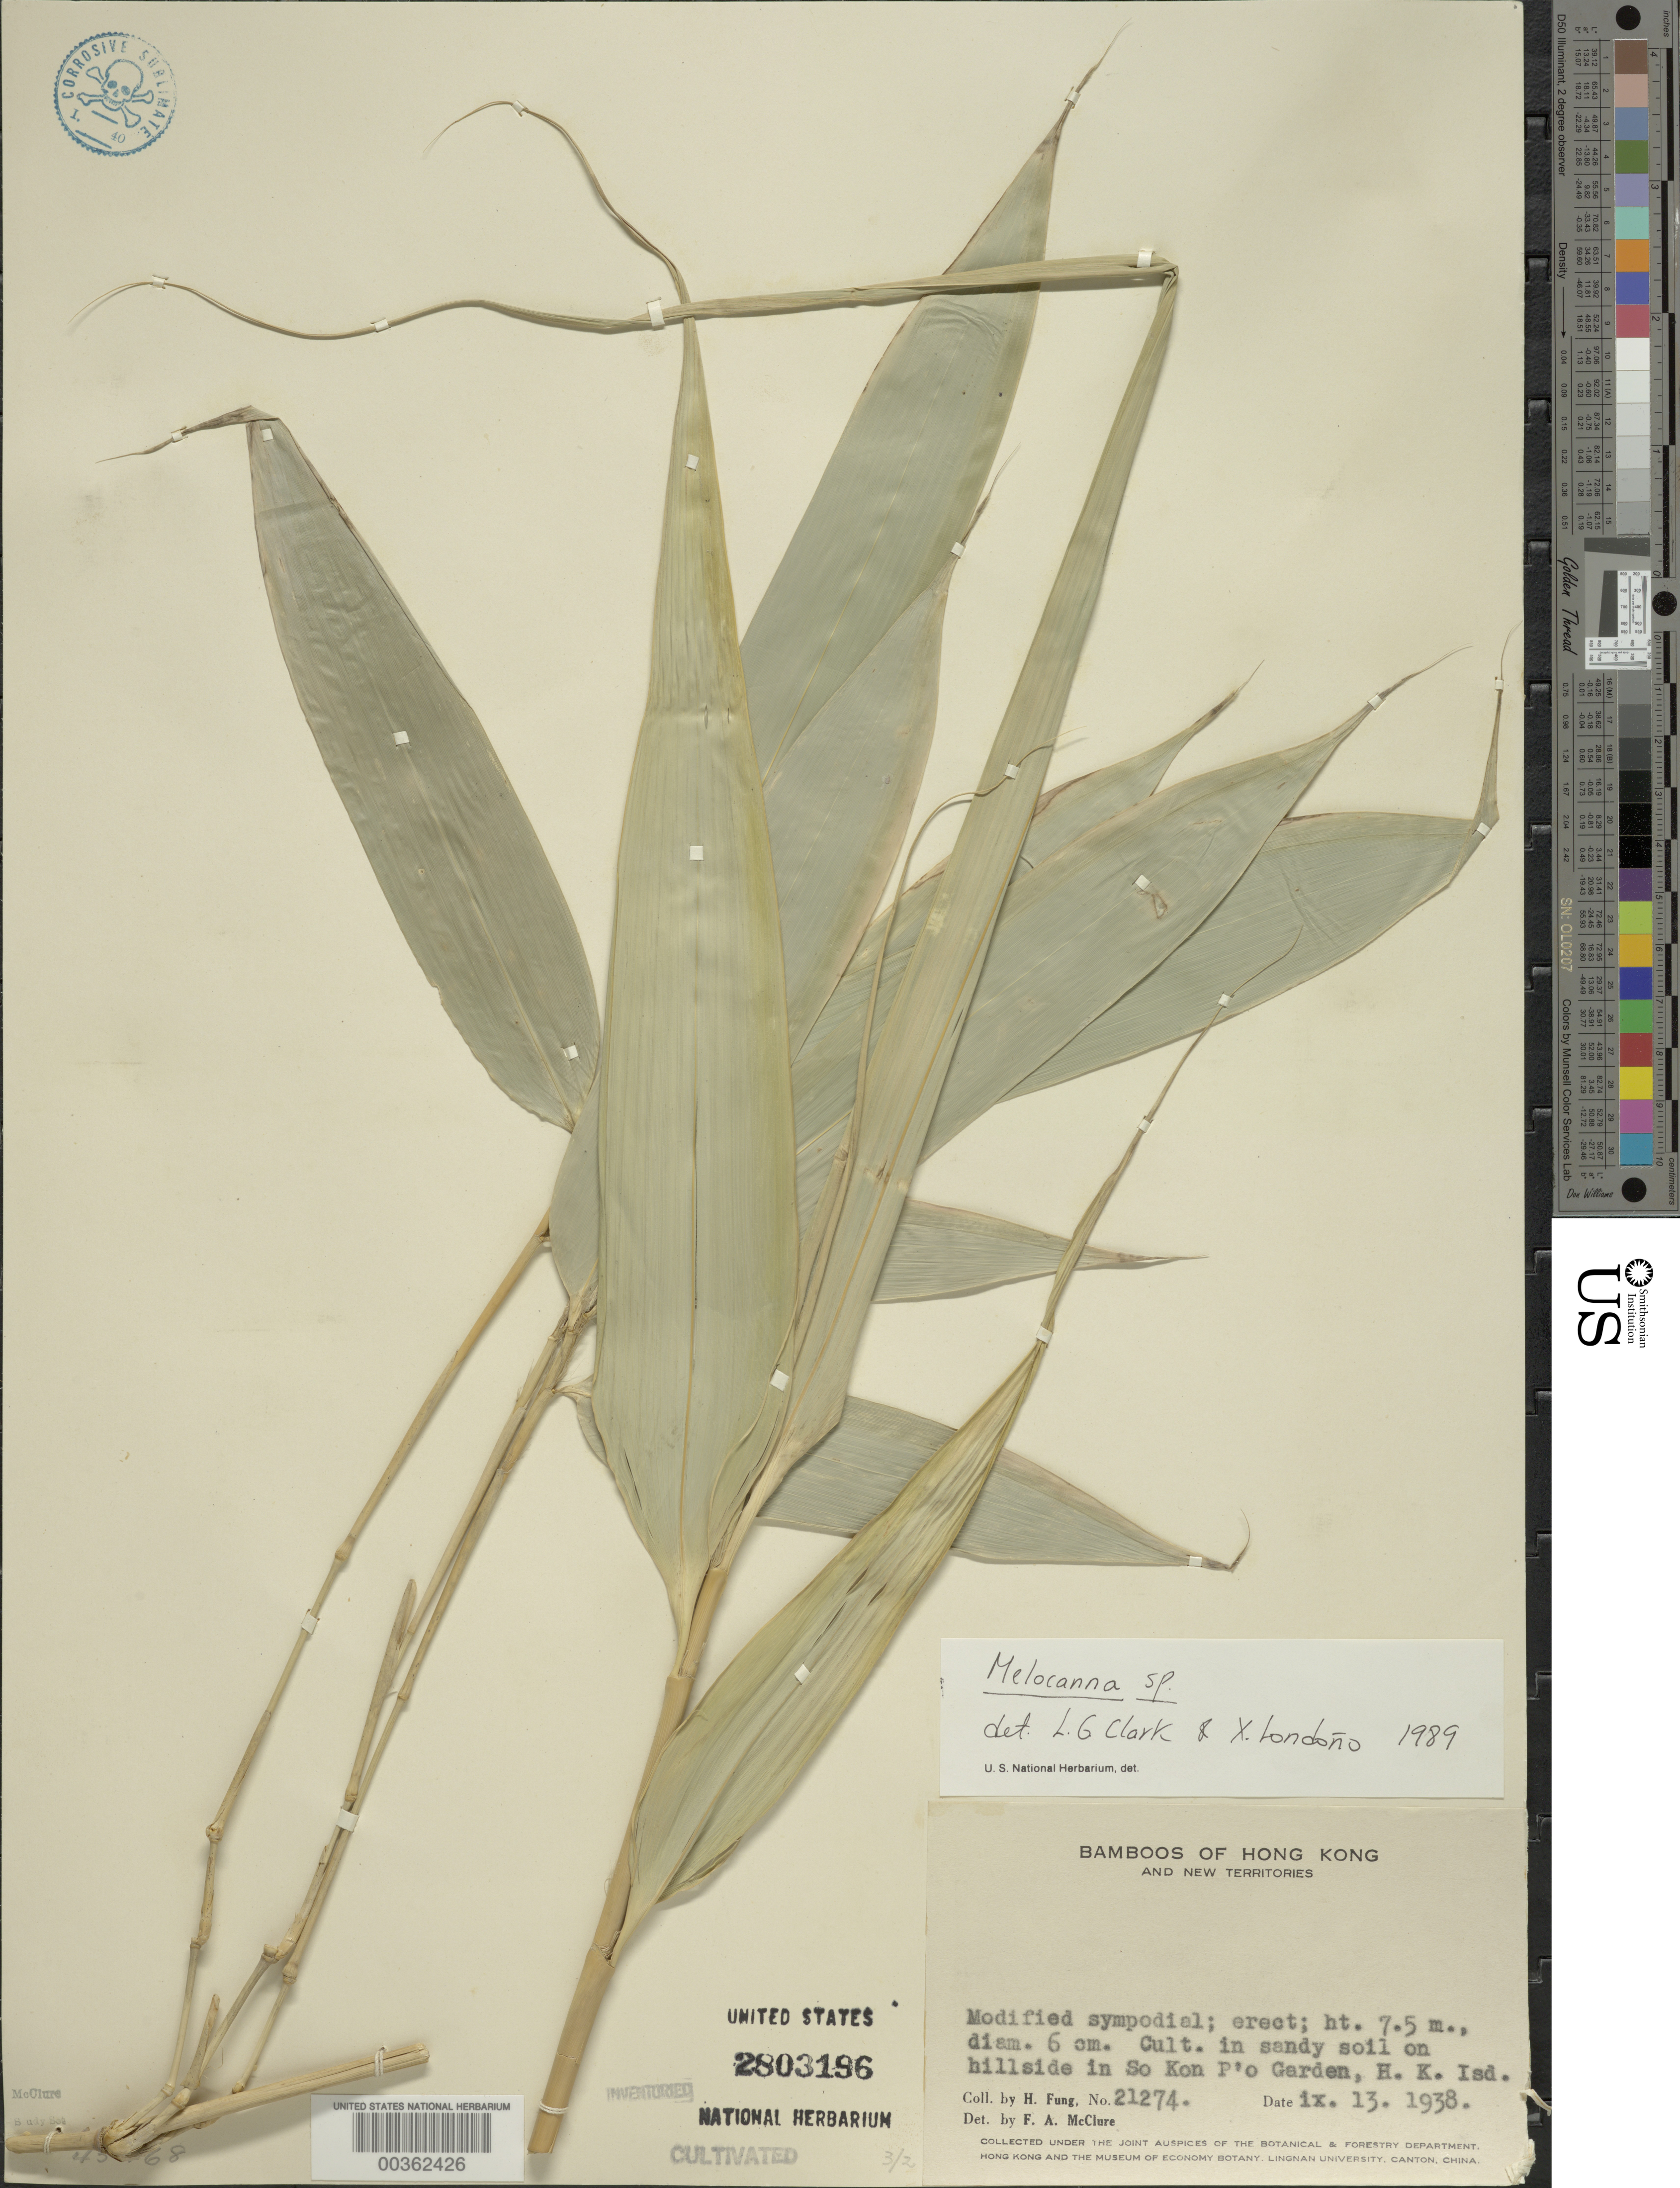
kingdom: Plantae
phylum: Tracheophyta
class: Liliopsida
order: Poales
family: Poaceae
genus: Melocanna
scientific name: Melocanna sp.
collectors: H. L. Fung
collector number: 21274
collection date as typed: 13 Sep 1938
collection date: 1938-09-13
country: China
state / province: Hong Kong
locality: So kon p'o garden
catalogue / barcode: US 2803196